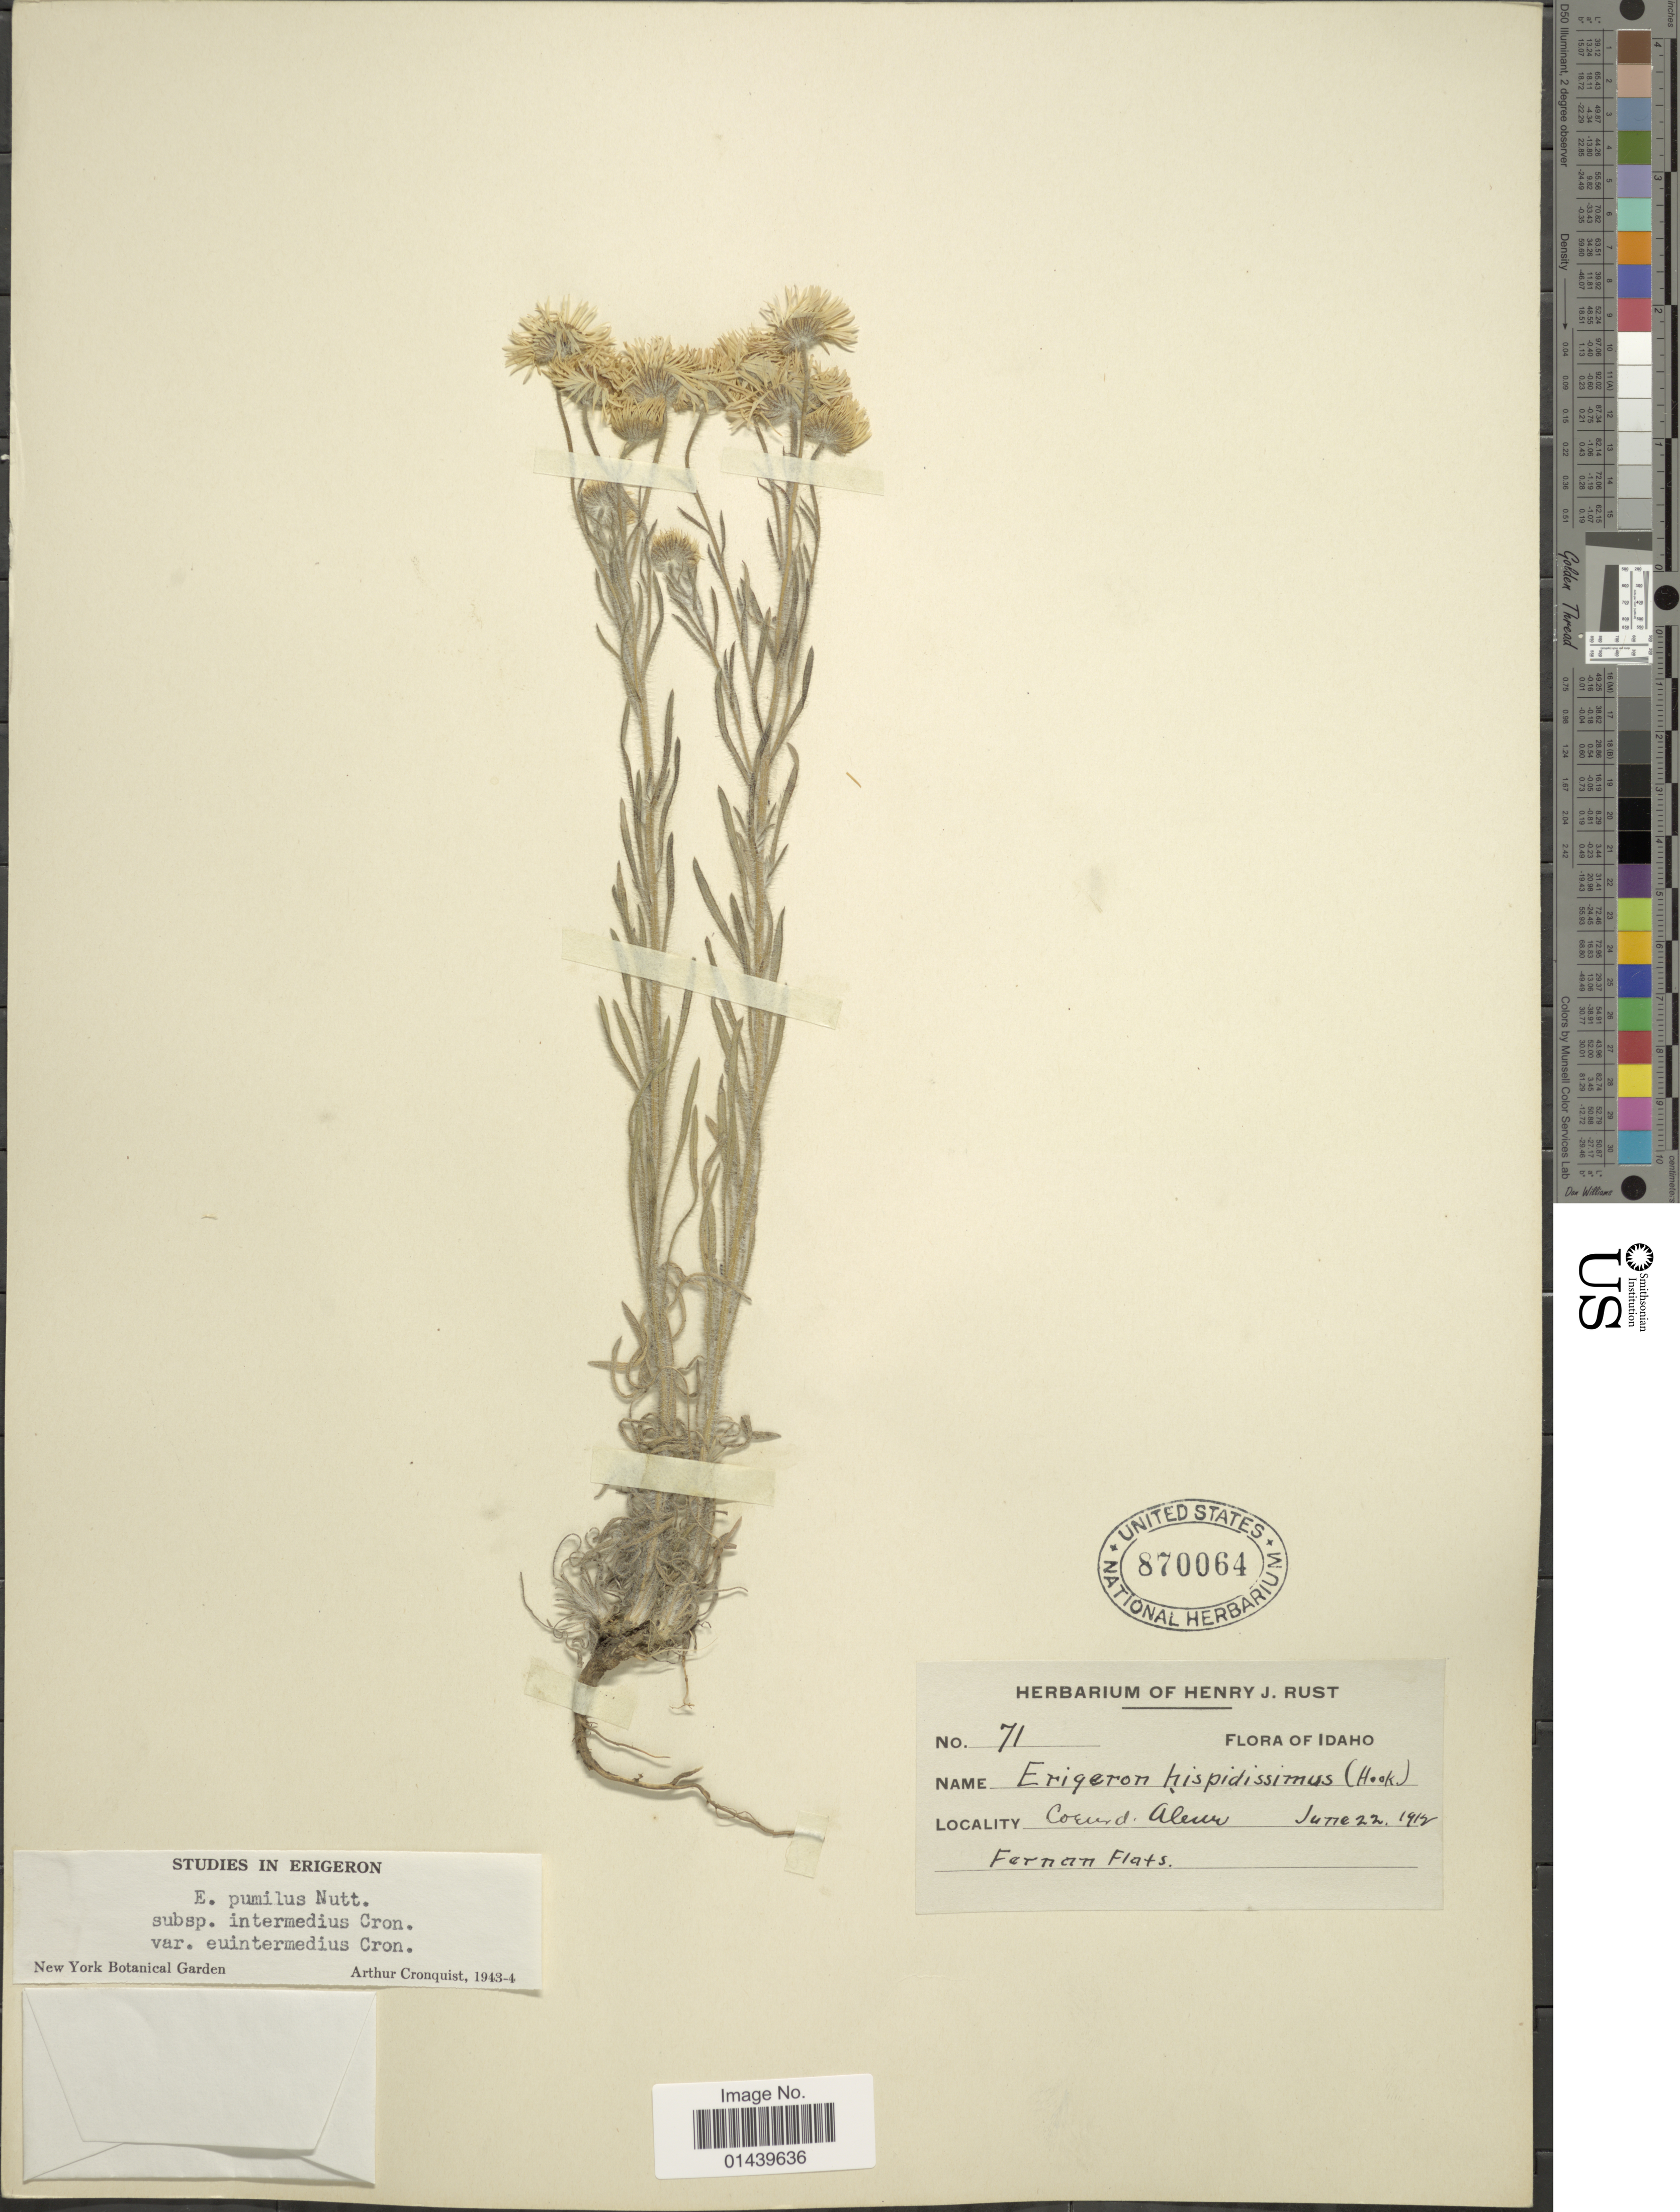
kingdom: Plantae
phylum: Tracheophyta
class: Magnoliopsida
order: Asterales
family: Asteraceae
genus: Erigeron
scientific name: Erigeron pumilus subsp. intermedius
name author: Cronq.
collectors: H. J. Rust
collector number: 71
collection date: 1912-06-22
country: United States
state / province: Idaho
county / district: Kootenai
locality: Coeur d'Alene, Fernan Flats.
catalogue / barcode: US 870064